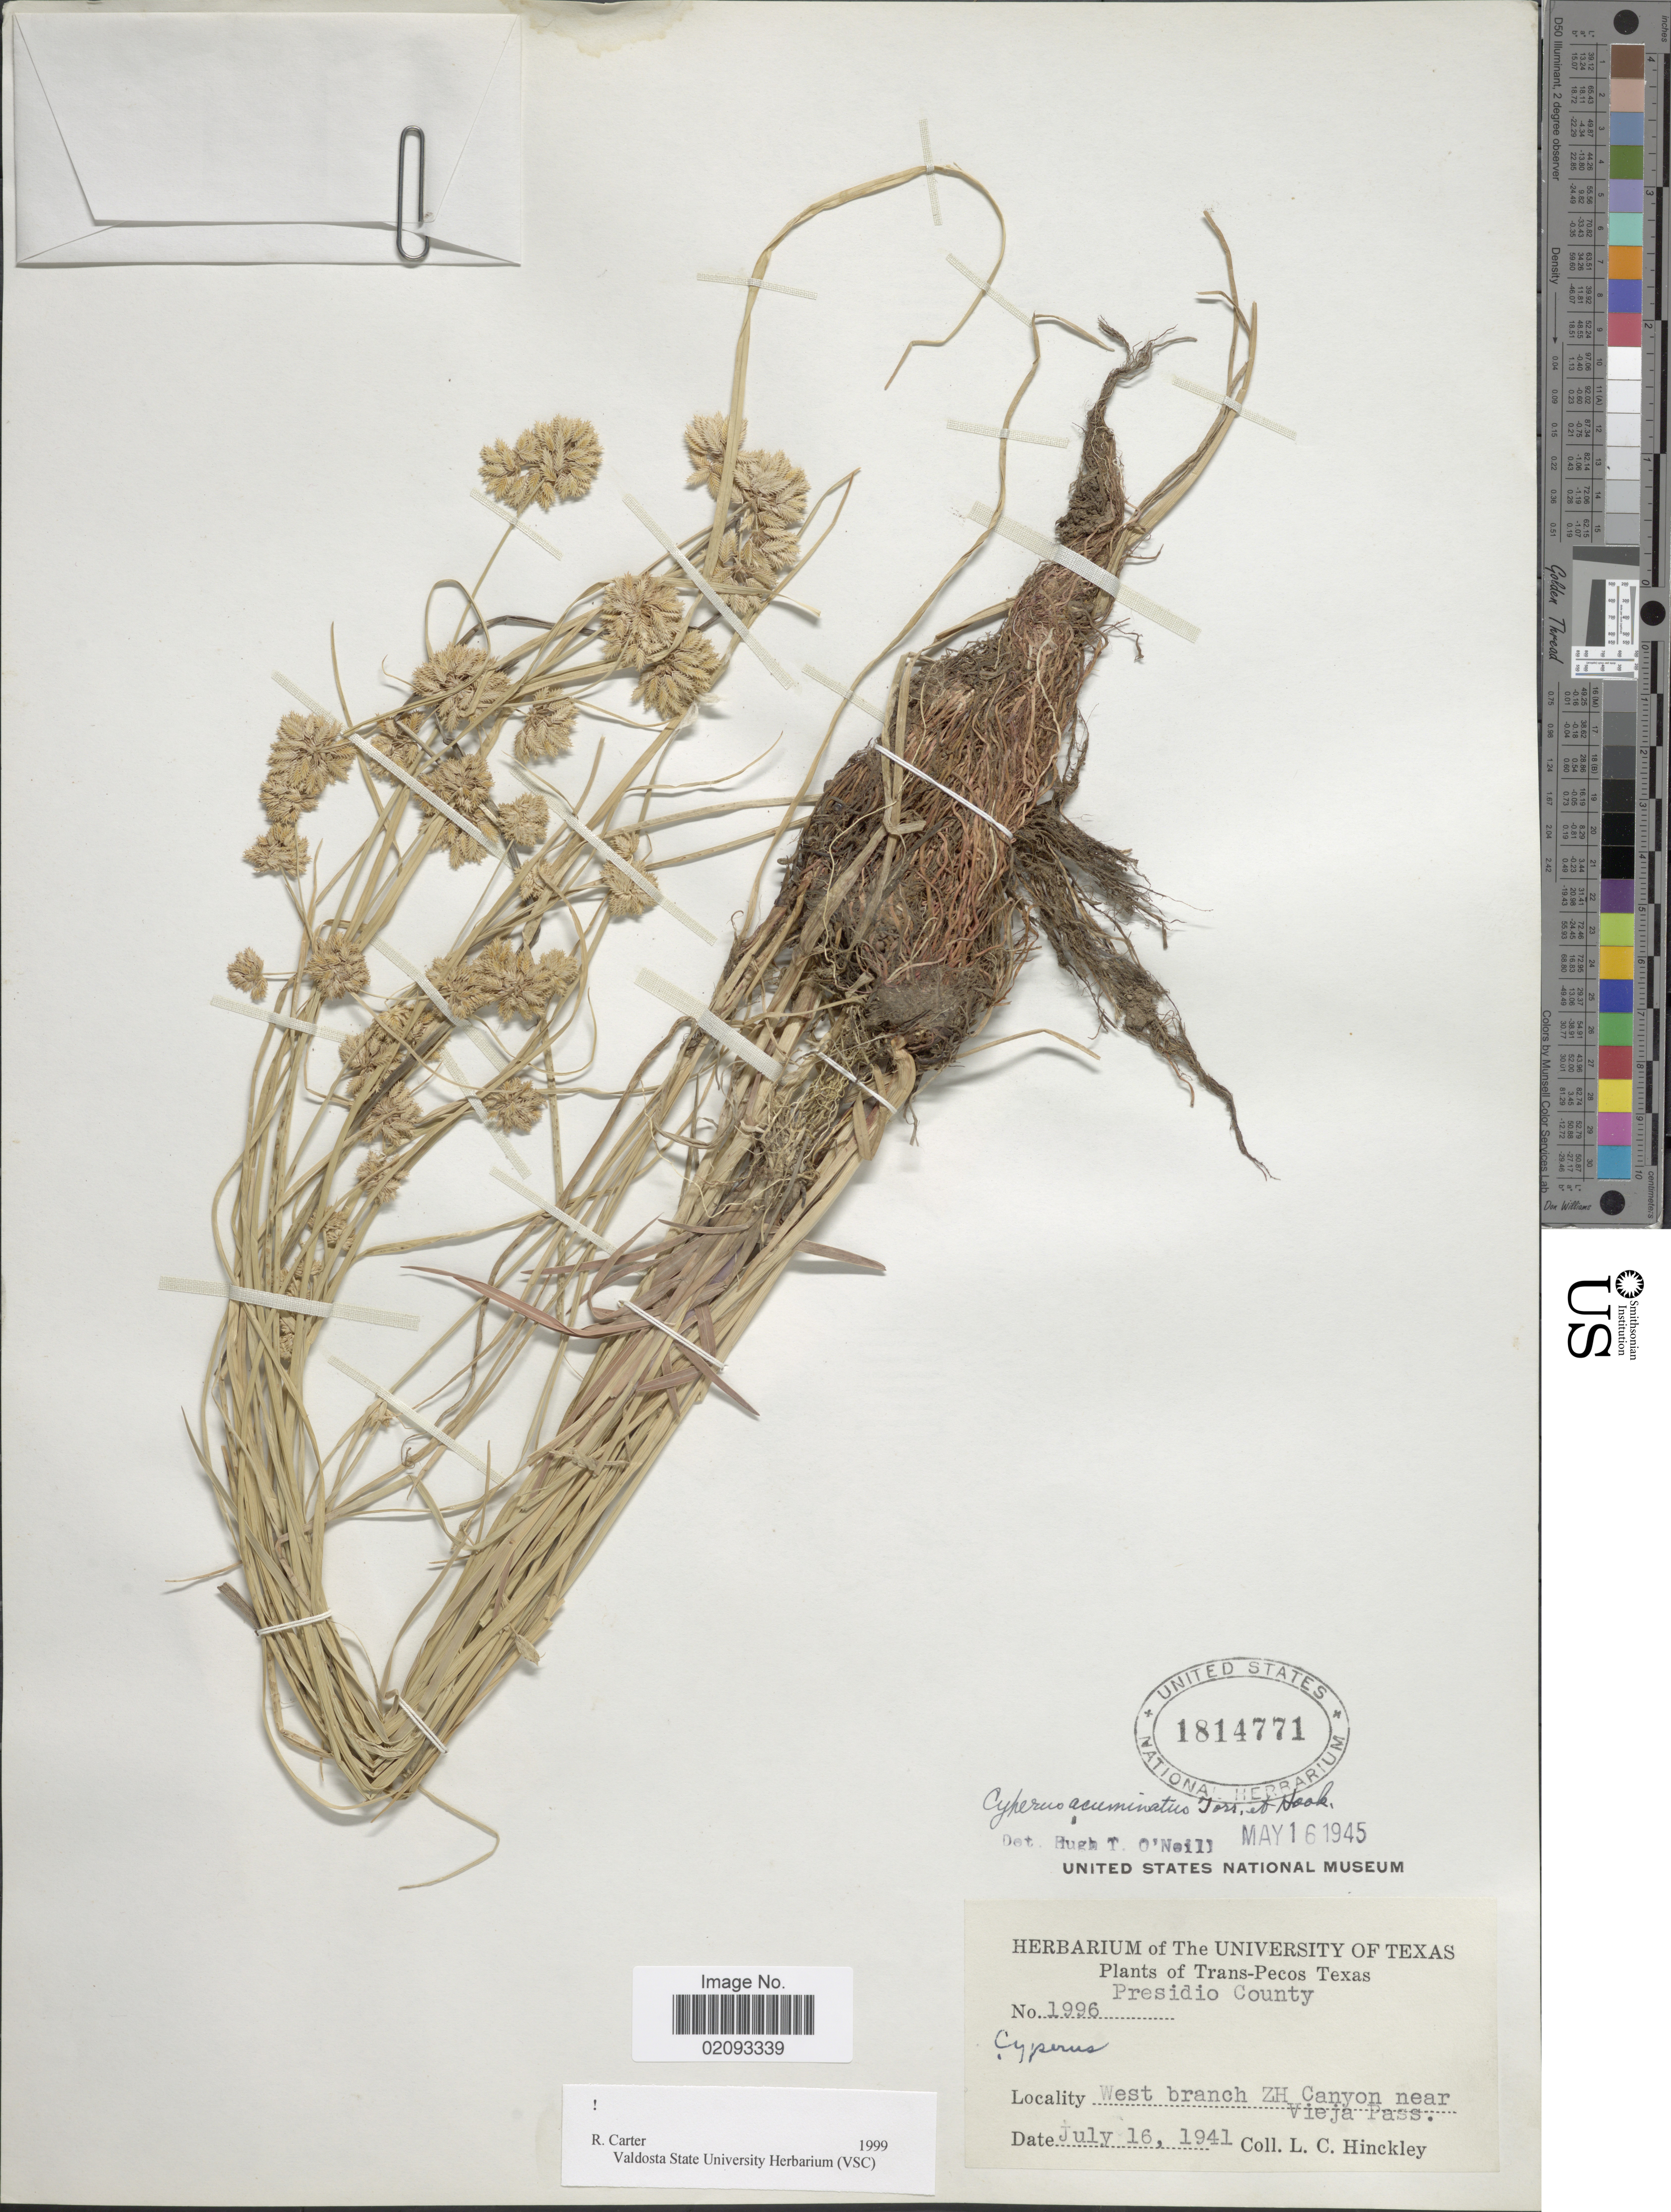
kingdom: Plantae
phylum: Tracheophyta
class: Liliopsida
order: Poales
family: Cyperaceae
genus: Cyperus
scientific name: Cyperus acuminatus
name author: Torr. & Hook.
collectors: L. Hinckley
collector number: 1996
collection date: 1941-07-16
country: United States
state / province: Texas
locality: Trans-Pecos Texas. Presidio County. West branch ZH Canyon near Vieja Pass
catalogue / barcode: US 1814771